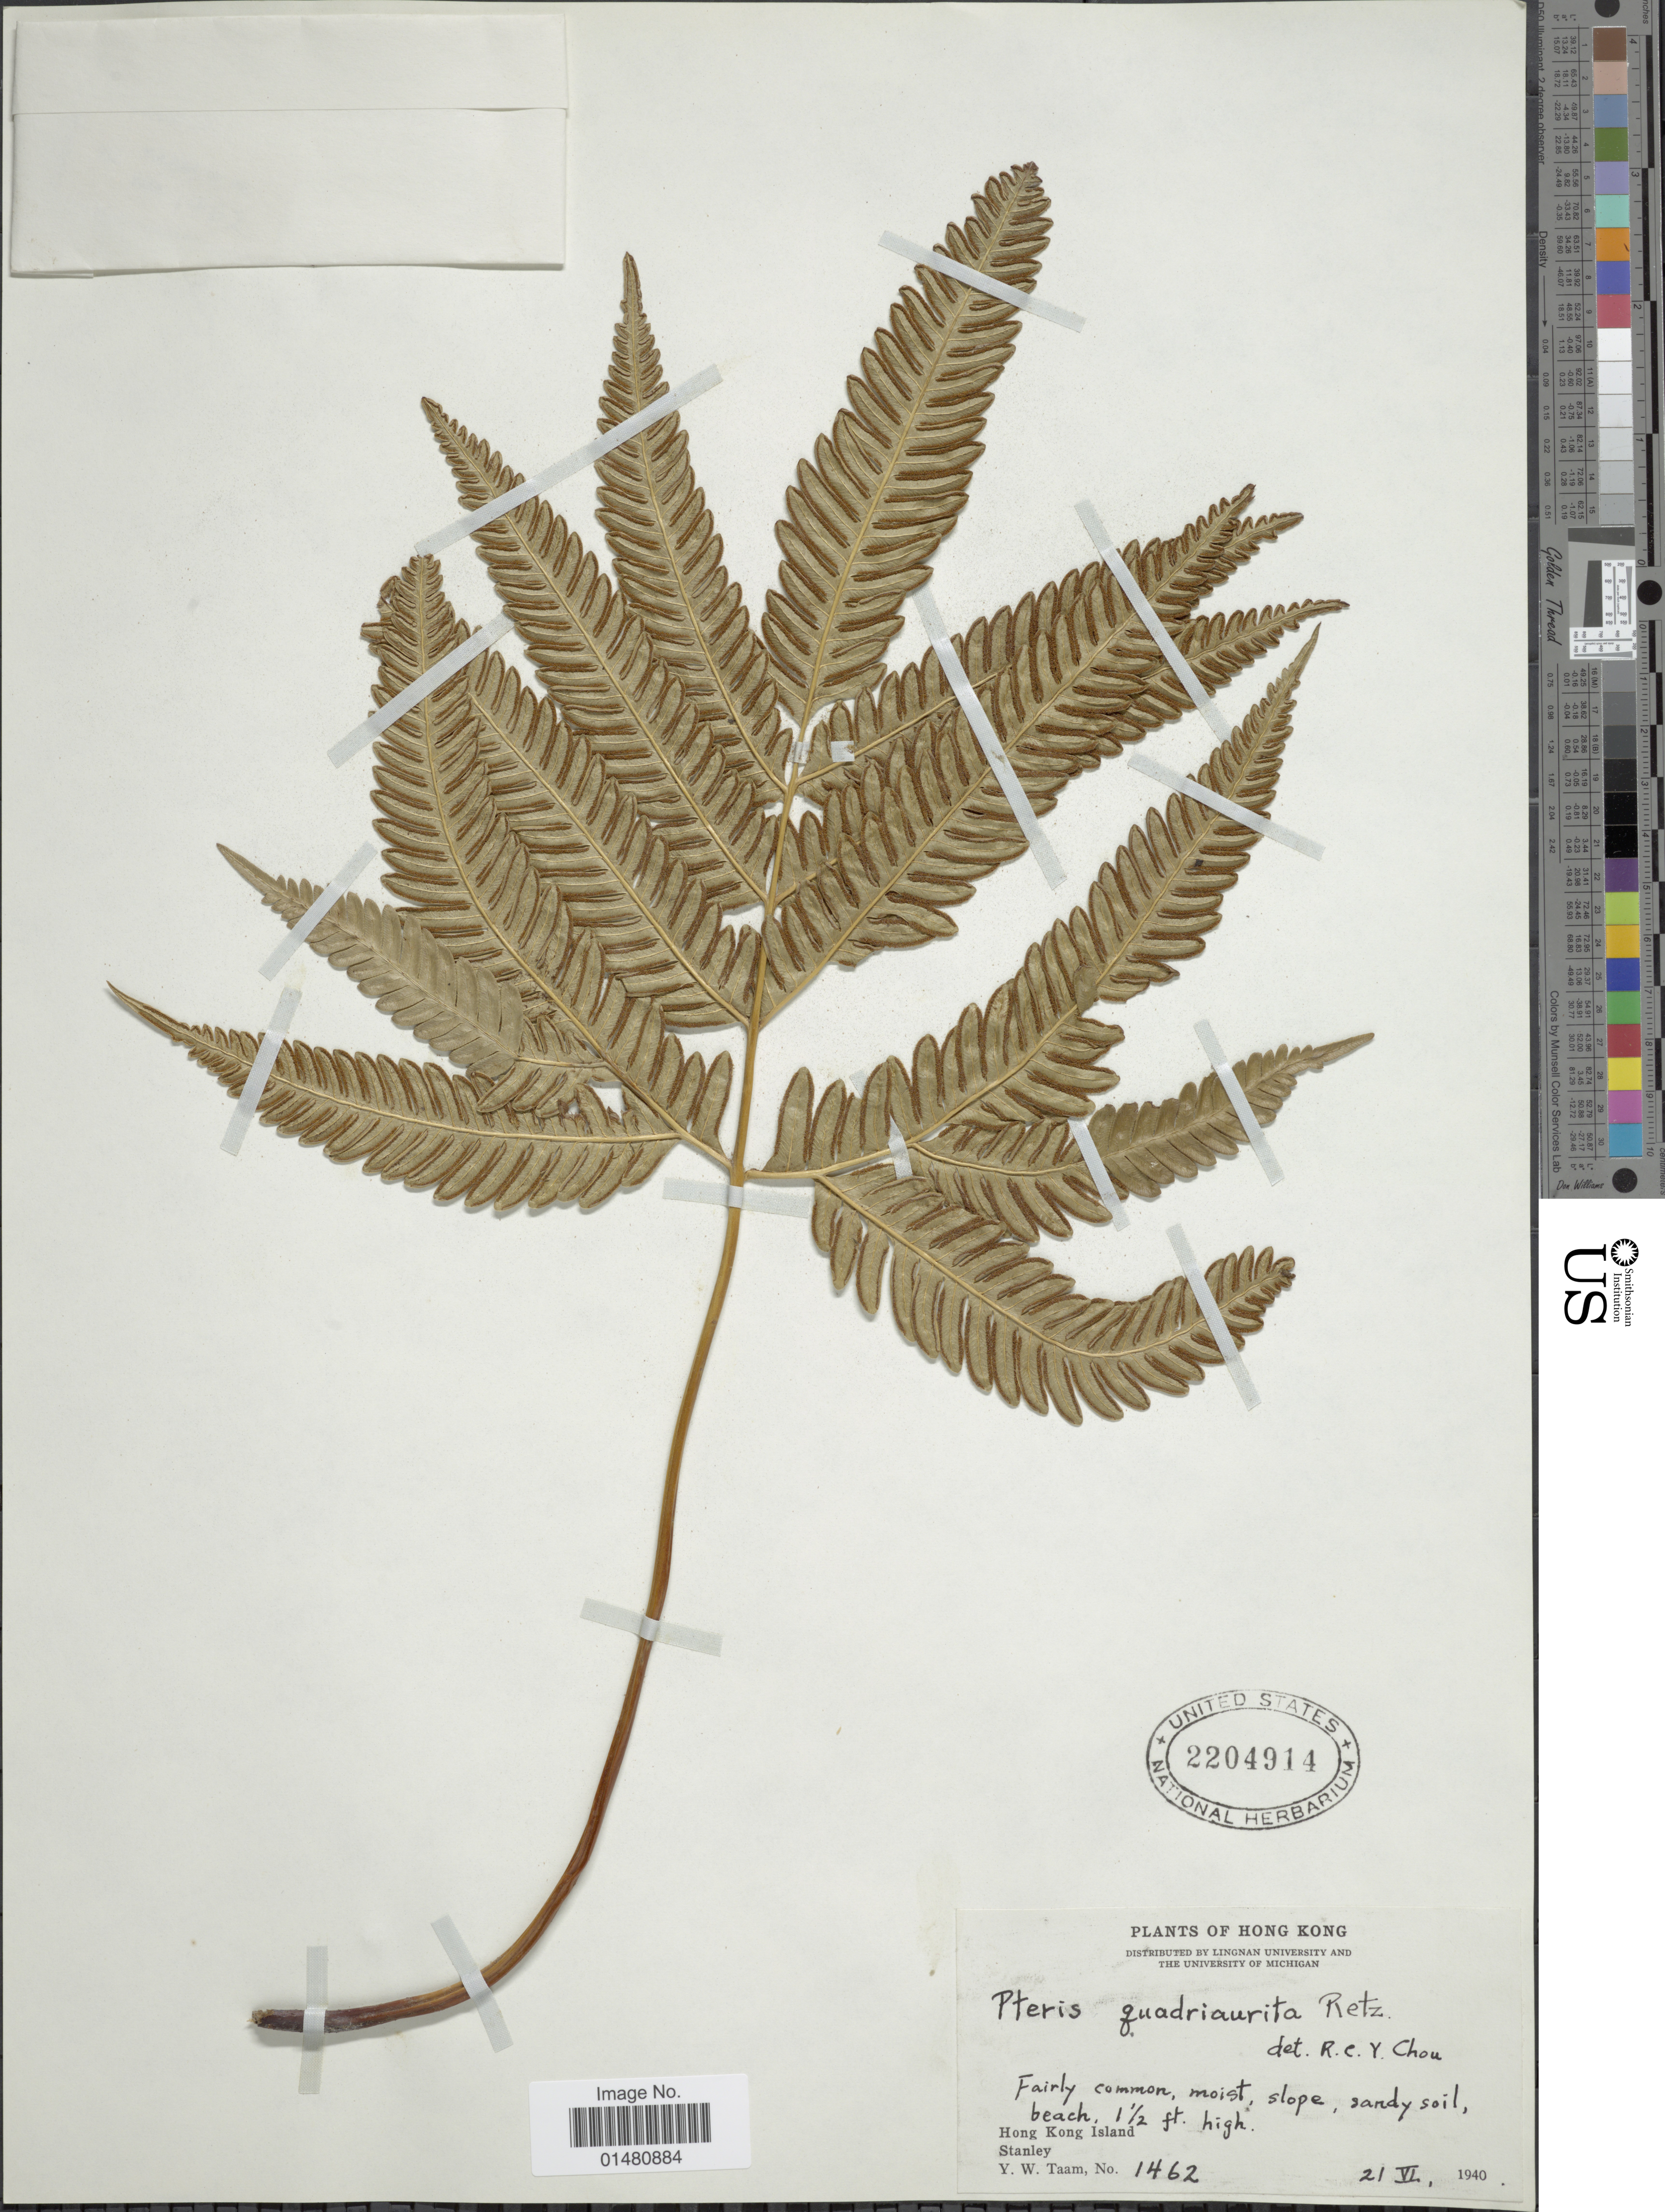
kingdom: Plantae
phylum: Tracheophyta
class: Polypodiopsida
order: Polypodiales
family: Pteridaceae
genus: Pteris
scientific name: Pteris quadriaurita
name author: Retz.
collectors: Y. W. Taam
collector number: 1462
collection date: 1940-06-21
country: China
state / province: Hong Kong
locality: Hong Kong Island, Stanley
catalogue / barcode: US 2204914